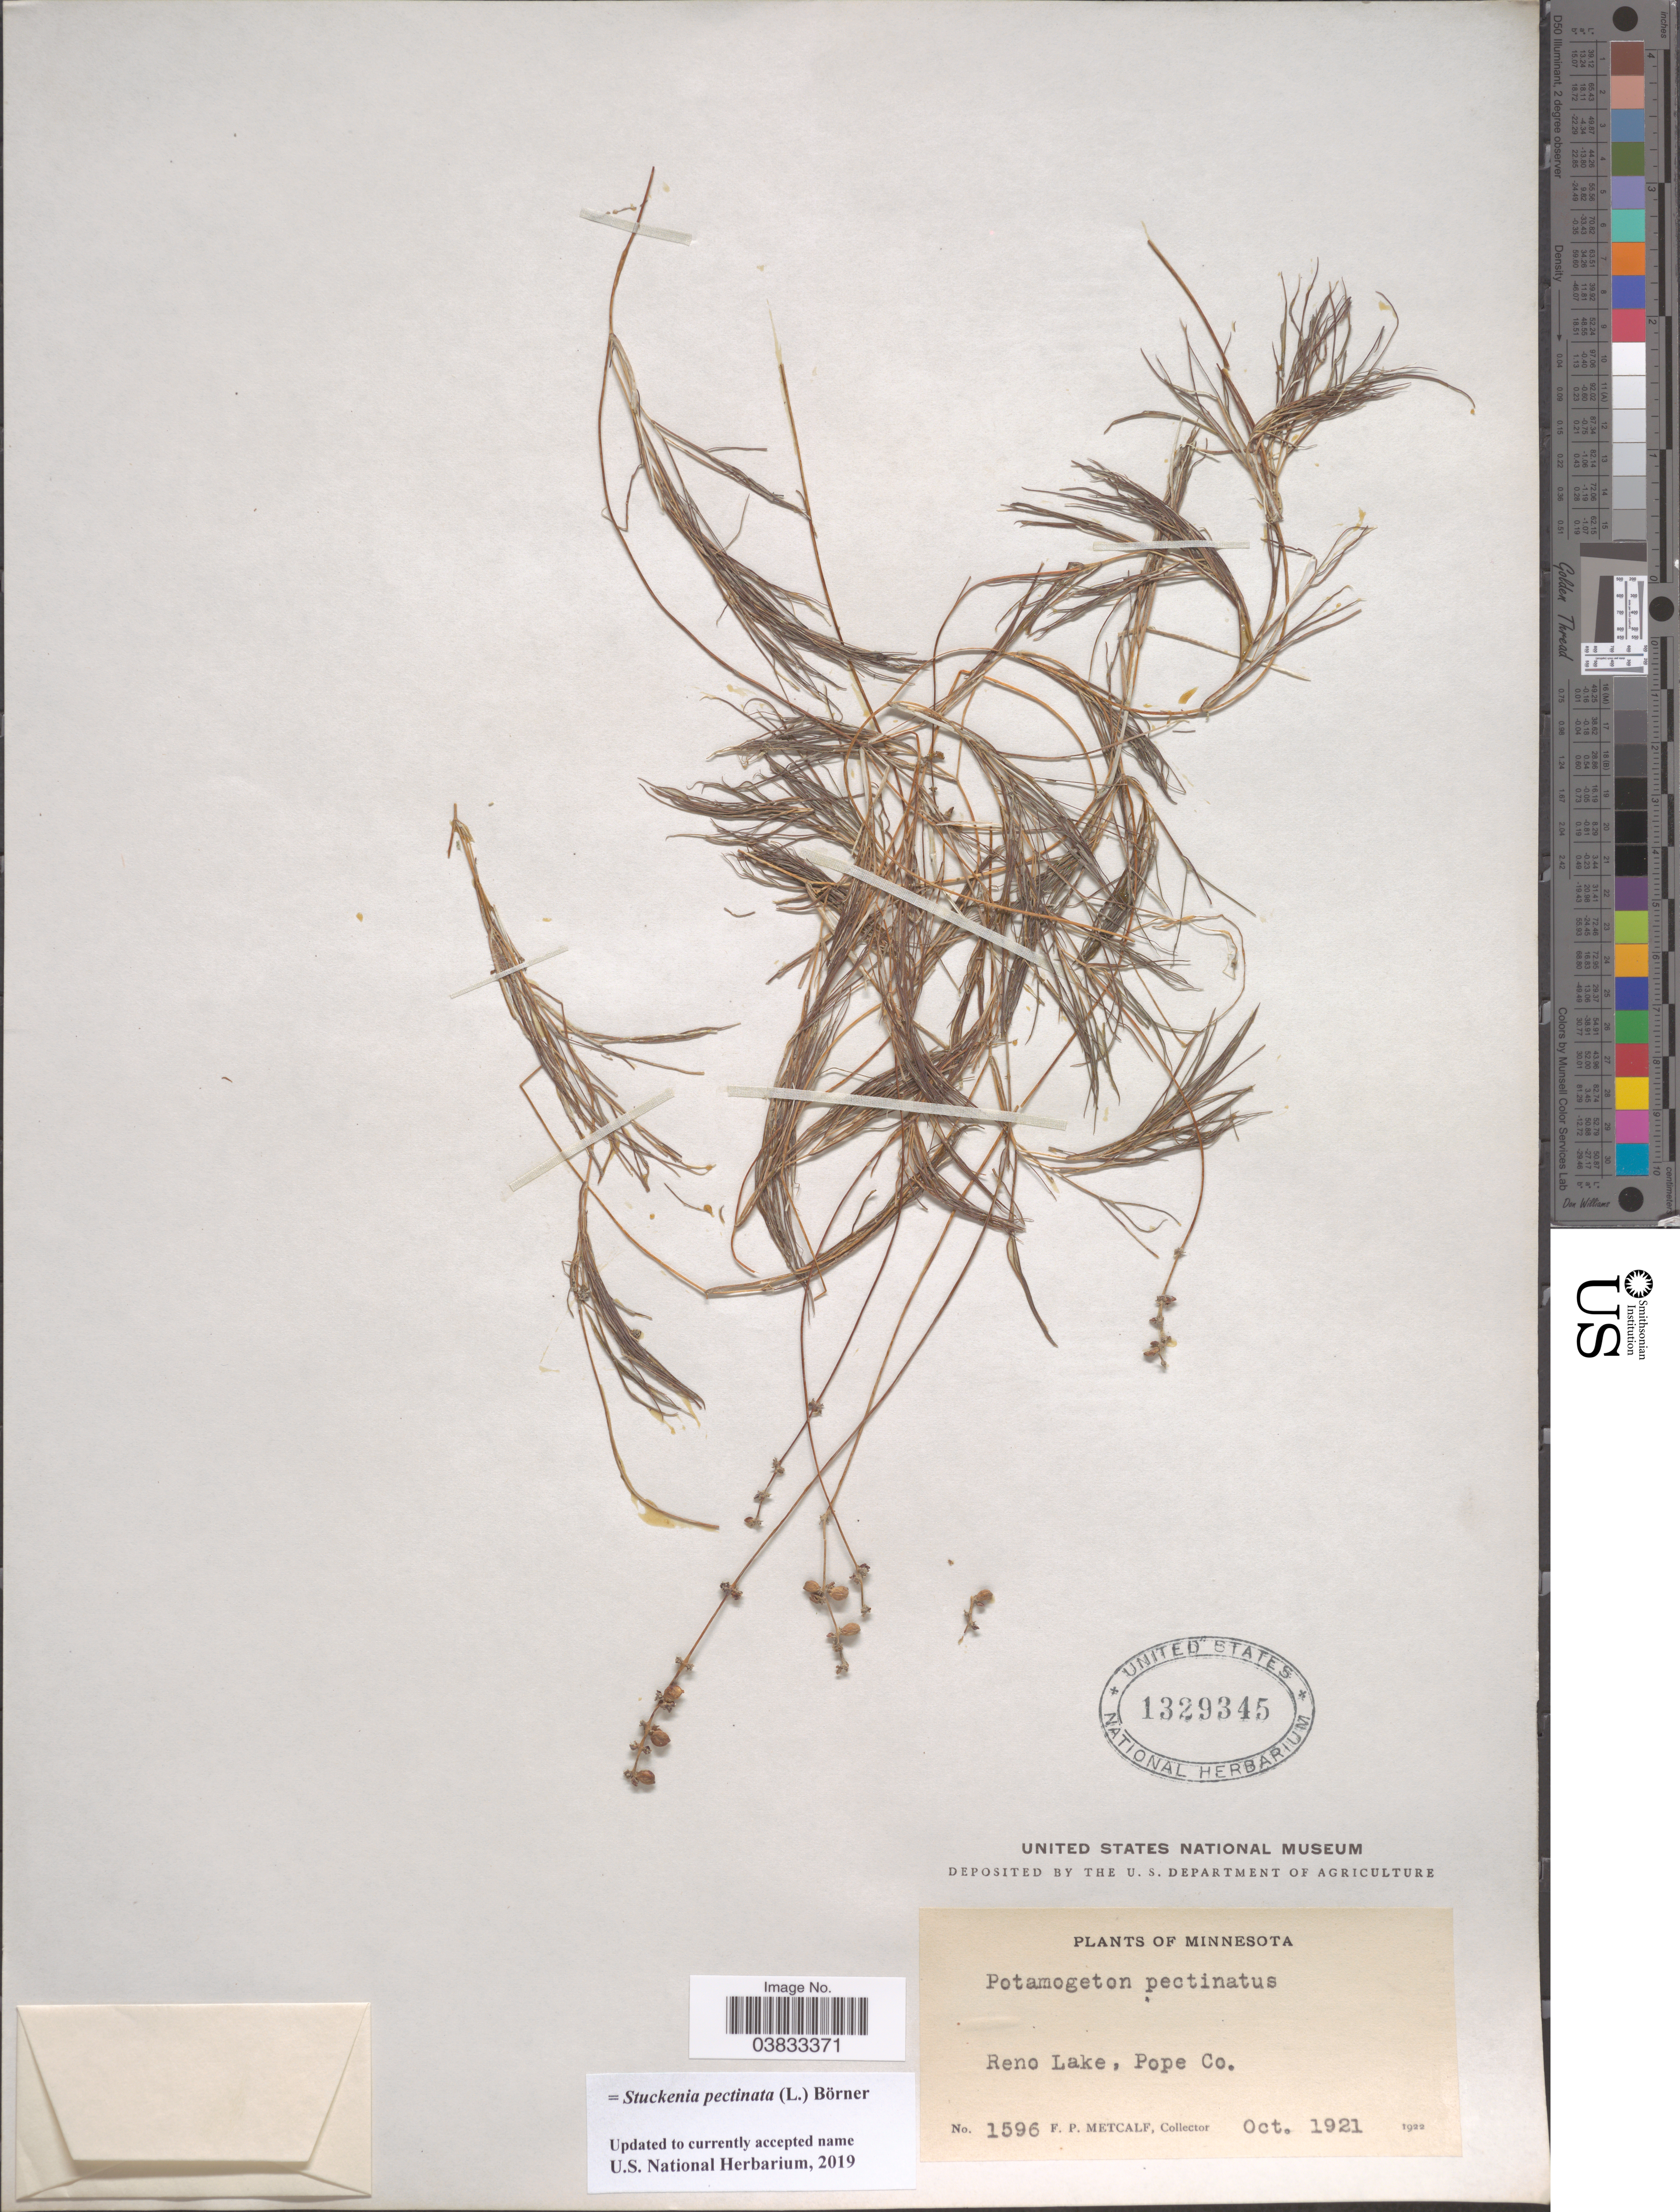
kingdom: Plantae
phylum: Tracheophyta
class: Liliopsida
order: Alismatales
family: Potamogetonaceae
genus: Stuckenia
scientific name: Stuckenia pectinata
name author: (L.) Börner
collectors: F. Metcalf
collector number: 1596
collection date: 1921-10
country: United States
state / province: Minnesota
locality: Reno Lake, Pope Co.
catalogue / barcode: US 1329345